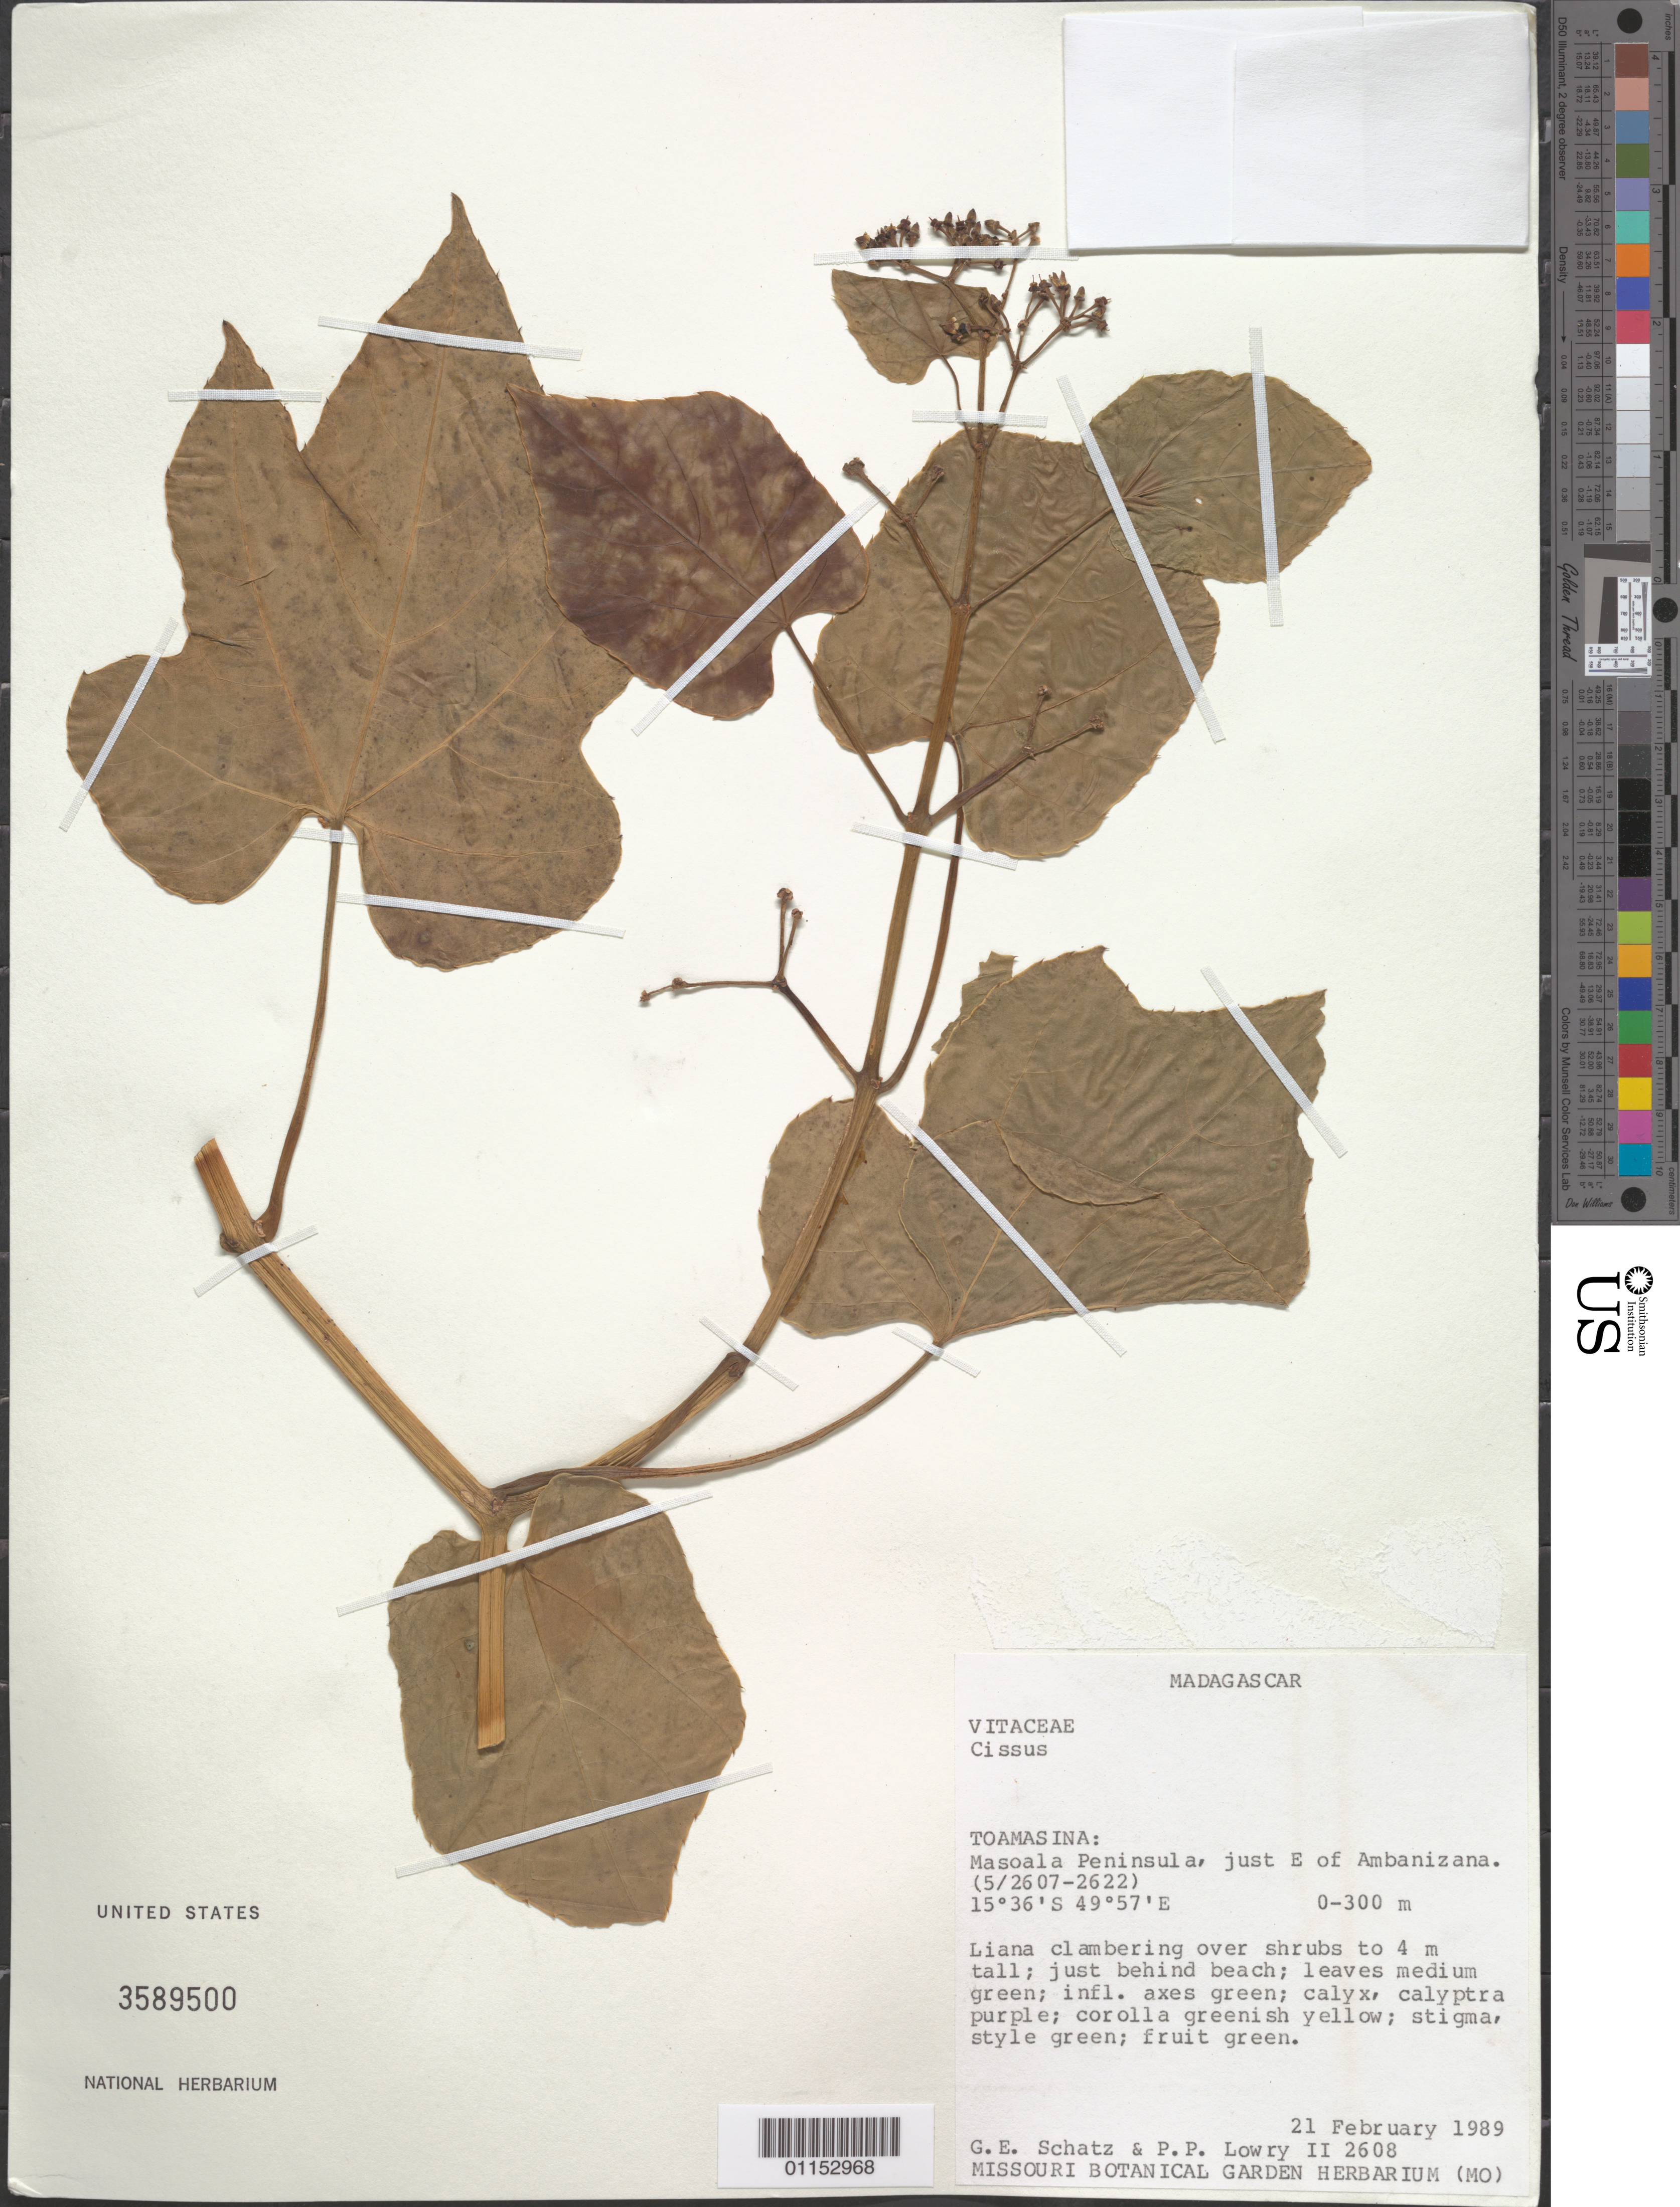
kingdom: Plantae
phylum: Tracheophyta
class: Magnoliopsida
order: Vitales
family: Vitaceae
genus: Cissus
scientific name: Cissus sp.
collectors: G. Schatz & P. P. Lowry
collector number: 2608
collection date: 1989-02-21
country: Madagascar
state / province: Analanjirofo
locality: Masoala Peninsula, just E of Ambanizana.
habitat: Liana clambering over shrubs.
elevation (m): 0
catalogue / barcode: US 3589500